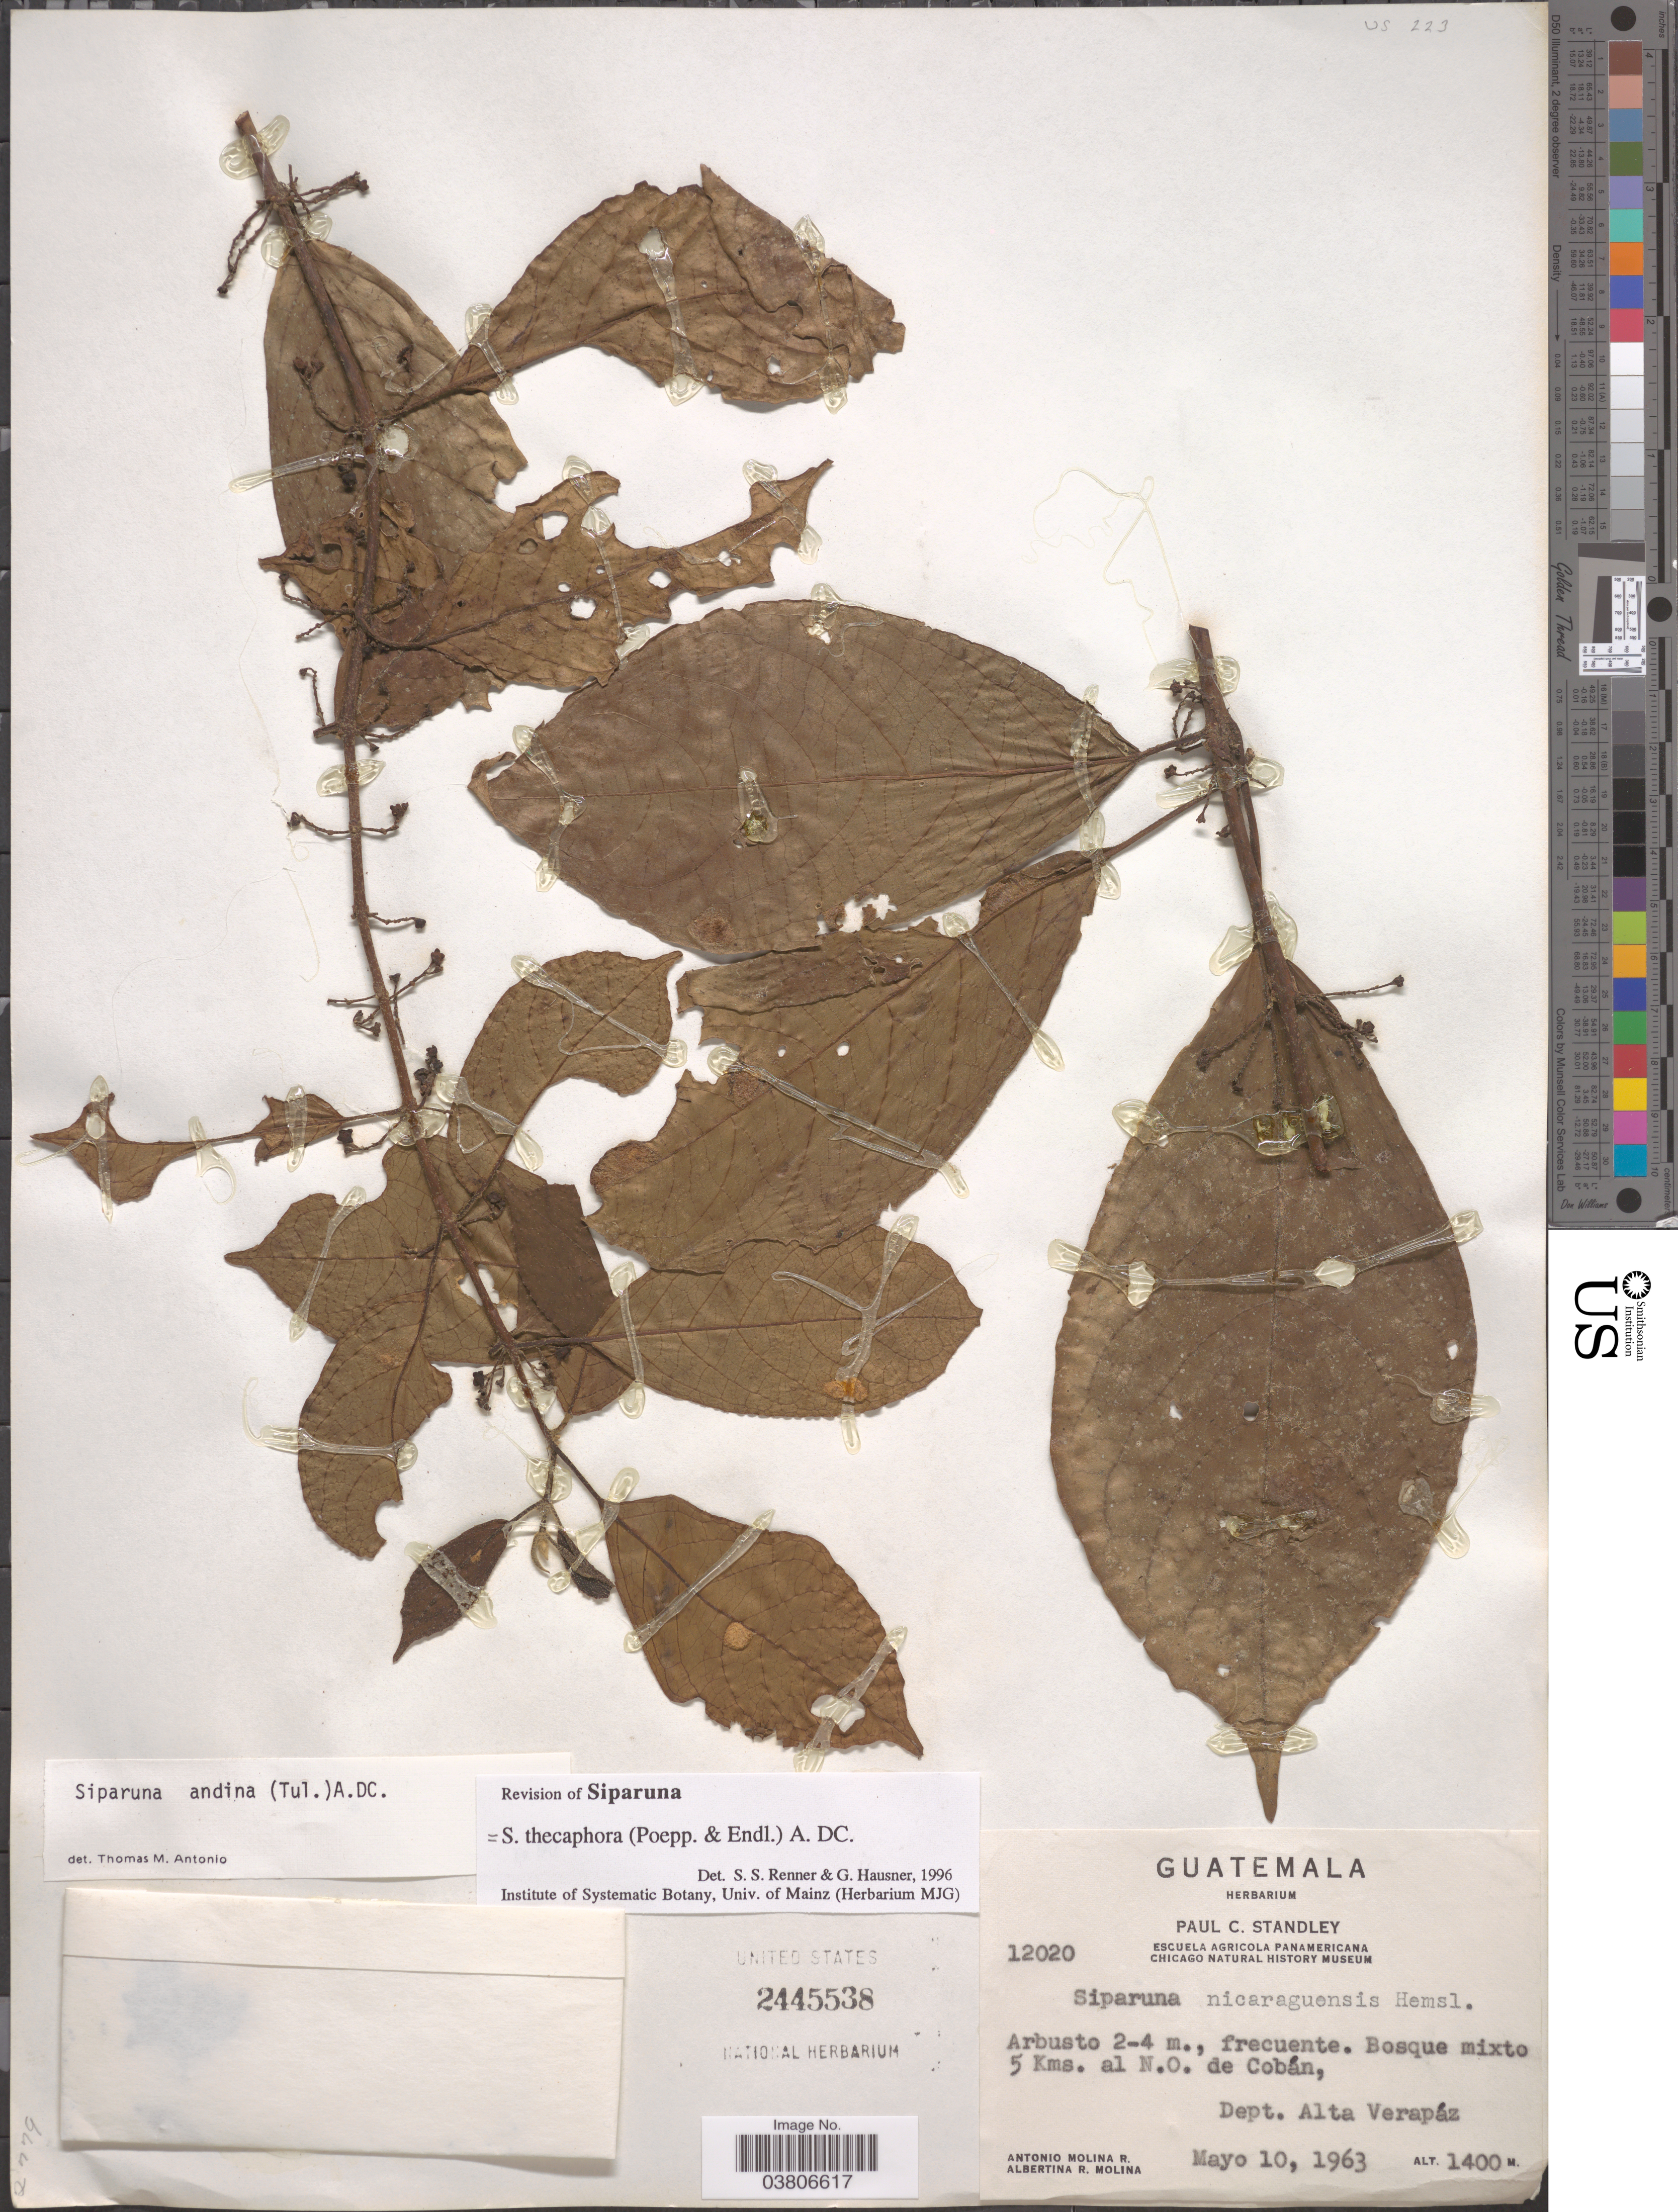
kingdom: Plantae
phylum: Tracheophyta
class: Magnoliopsida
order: Laurales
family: Siparunaceae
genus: Siparuna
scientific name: Siparuna thecaphora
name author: (Poepp. & Endl.) A. DC.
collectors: A. Molina R. & A. R. Molina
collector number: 12020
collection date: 1963-05-10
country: Guatemala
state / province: Alta Verapaz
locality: Bosque mixto 5 Kms. al N.O. de Cobán, Dept. Alta Verapáz.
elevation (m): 1400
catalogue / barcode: US 2445538